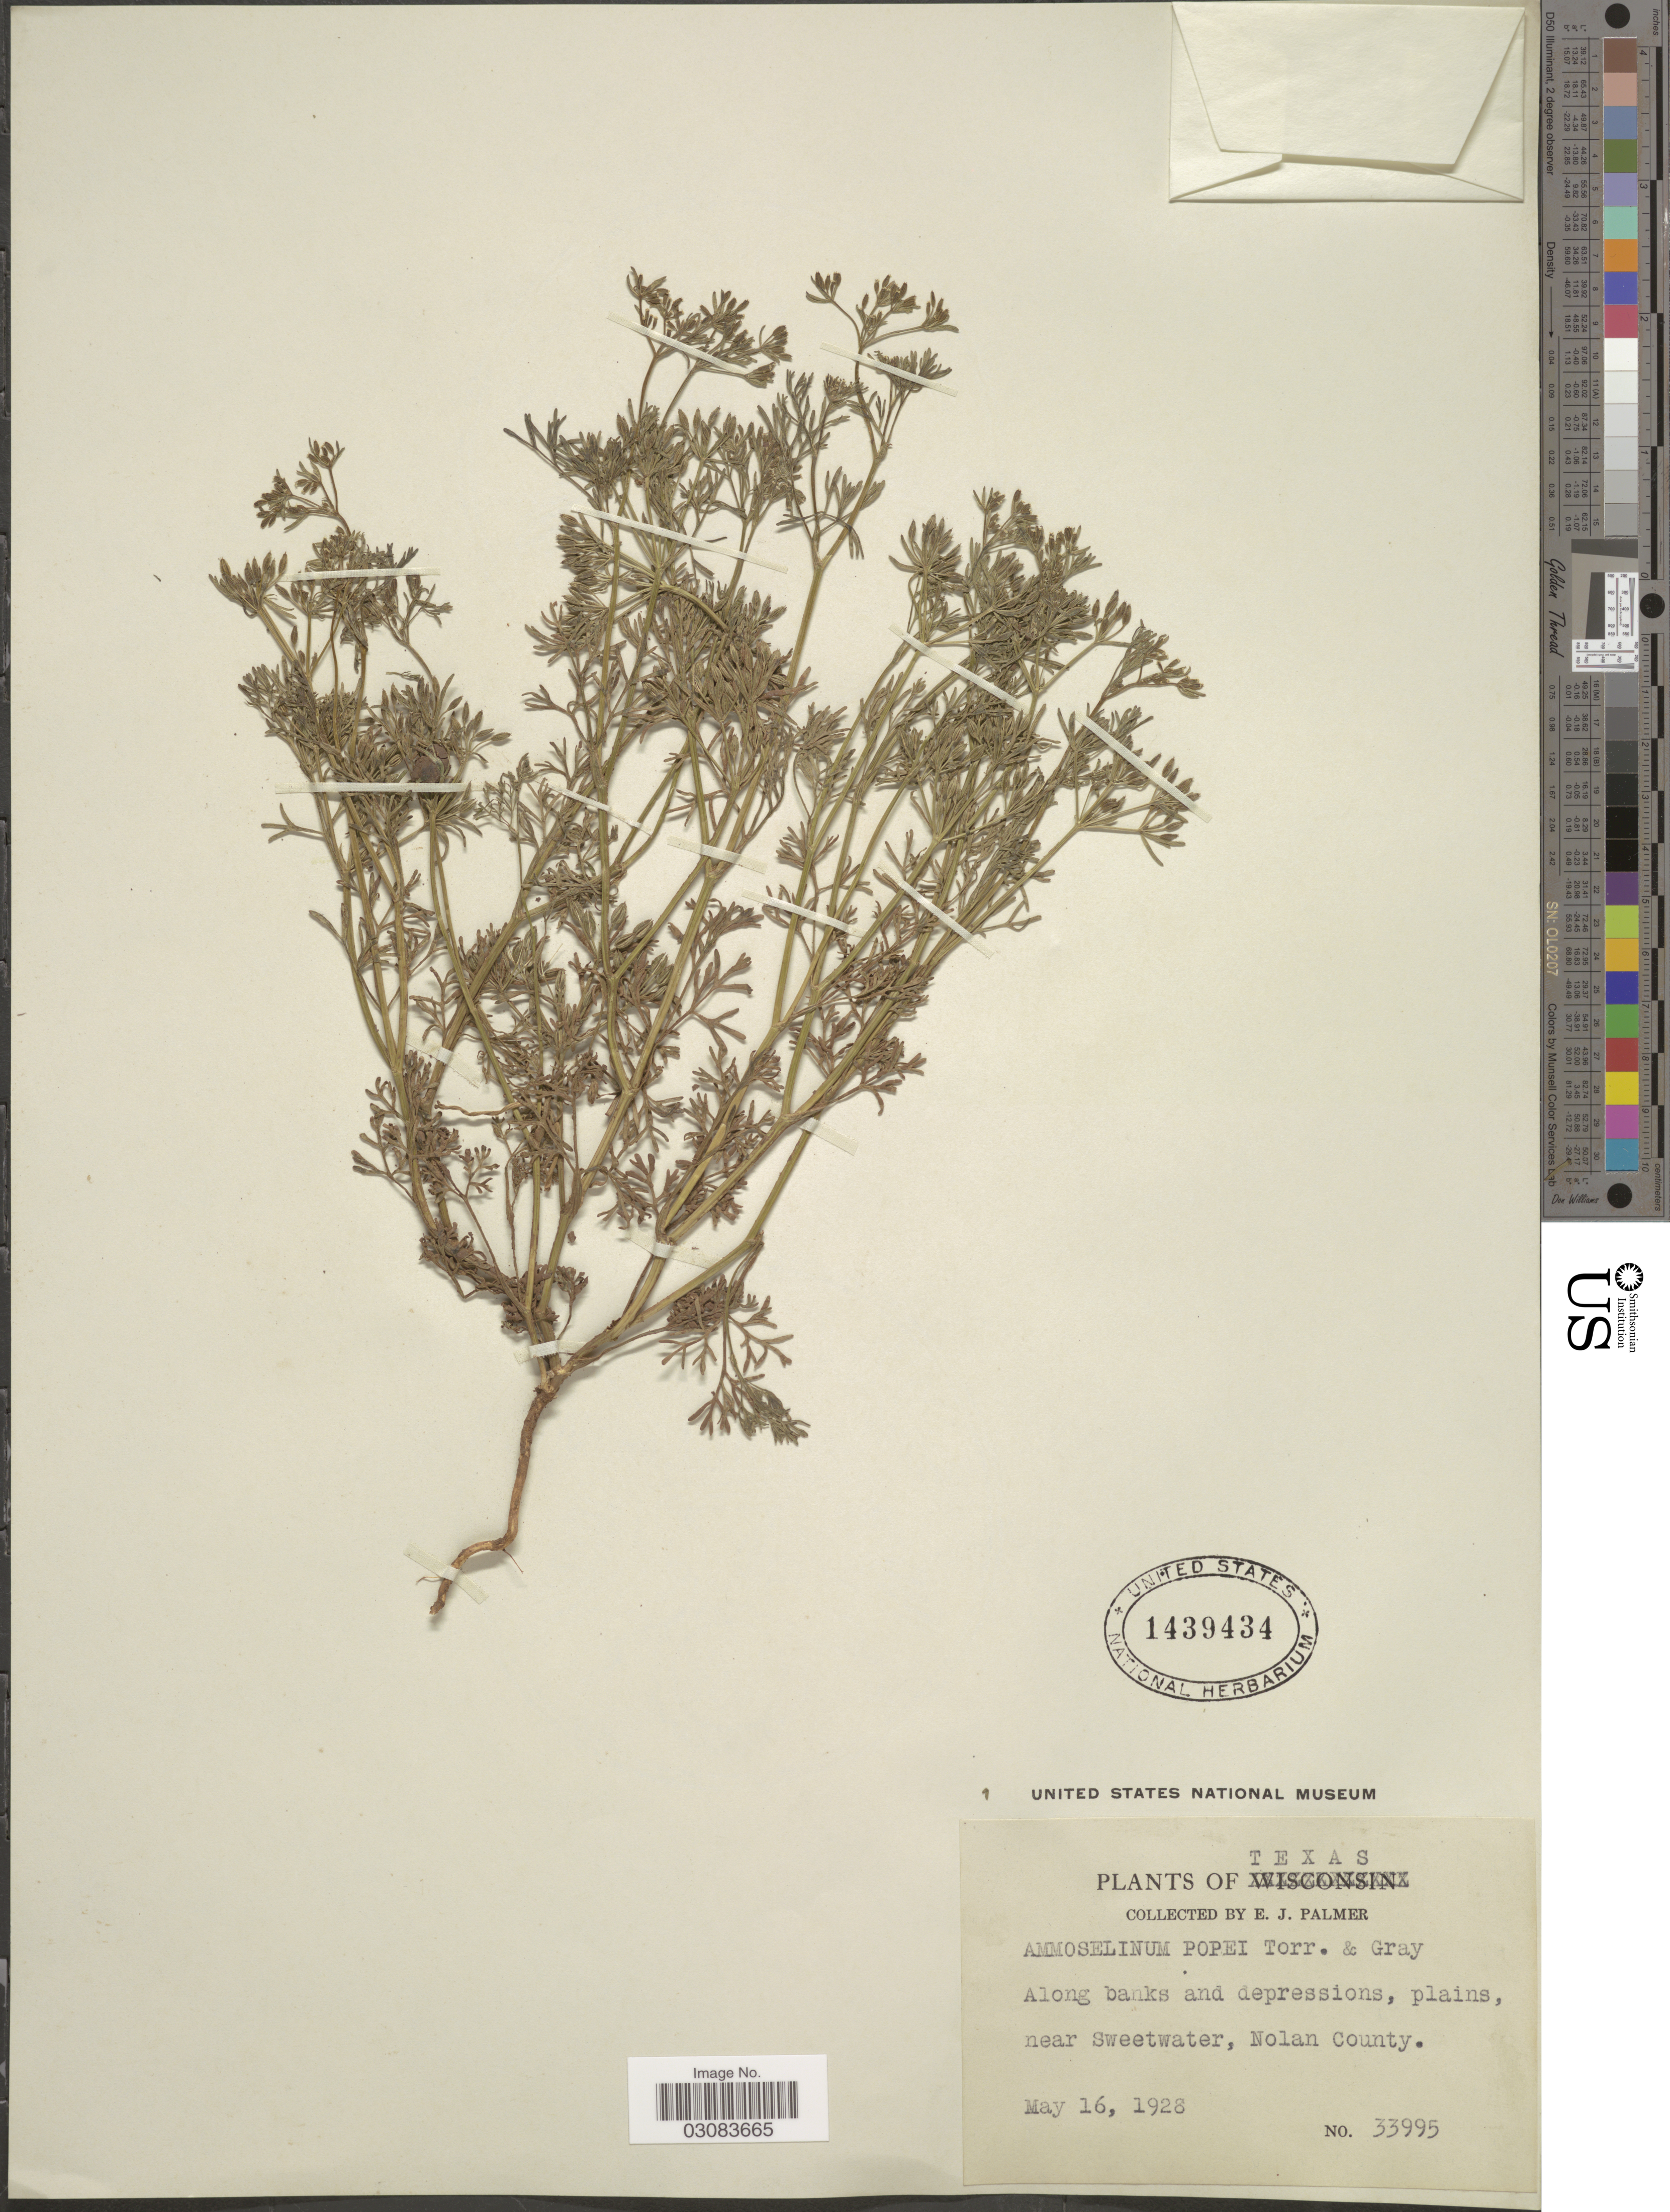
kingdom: Plantae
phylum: Tracheophyta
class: Magnoliopsida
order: Apiales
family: Apiaceae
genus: Ammoselinum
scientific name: Ammoselinum popei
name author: Torr. & A. Gray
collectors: E. J. Palmer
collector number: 33995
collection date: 1928-05-16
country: United States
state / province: Texas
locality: Along banks and depressions, plains near Sweetwater, Nolan County.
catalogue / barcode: US 1439434